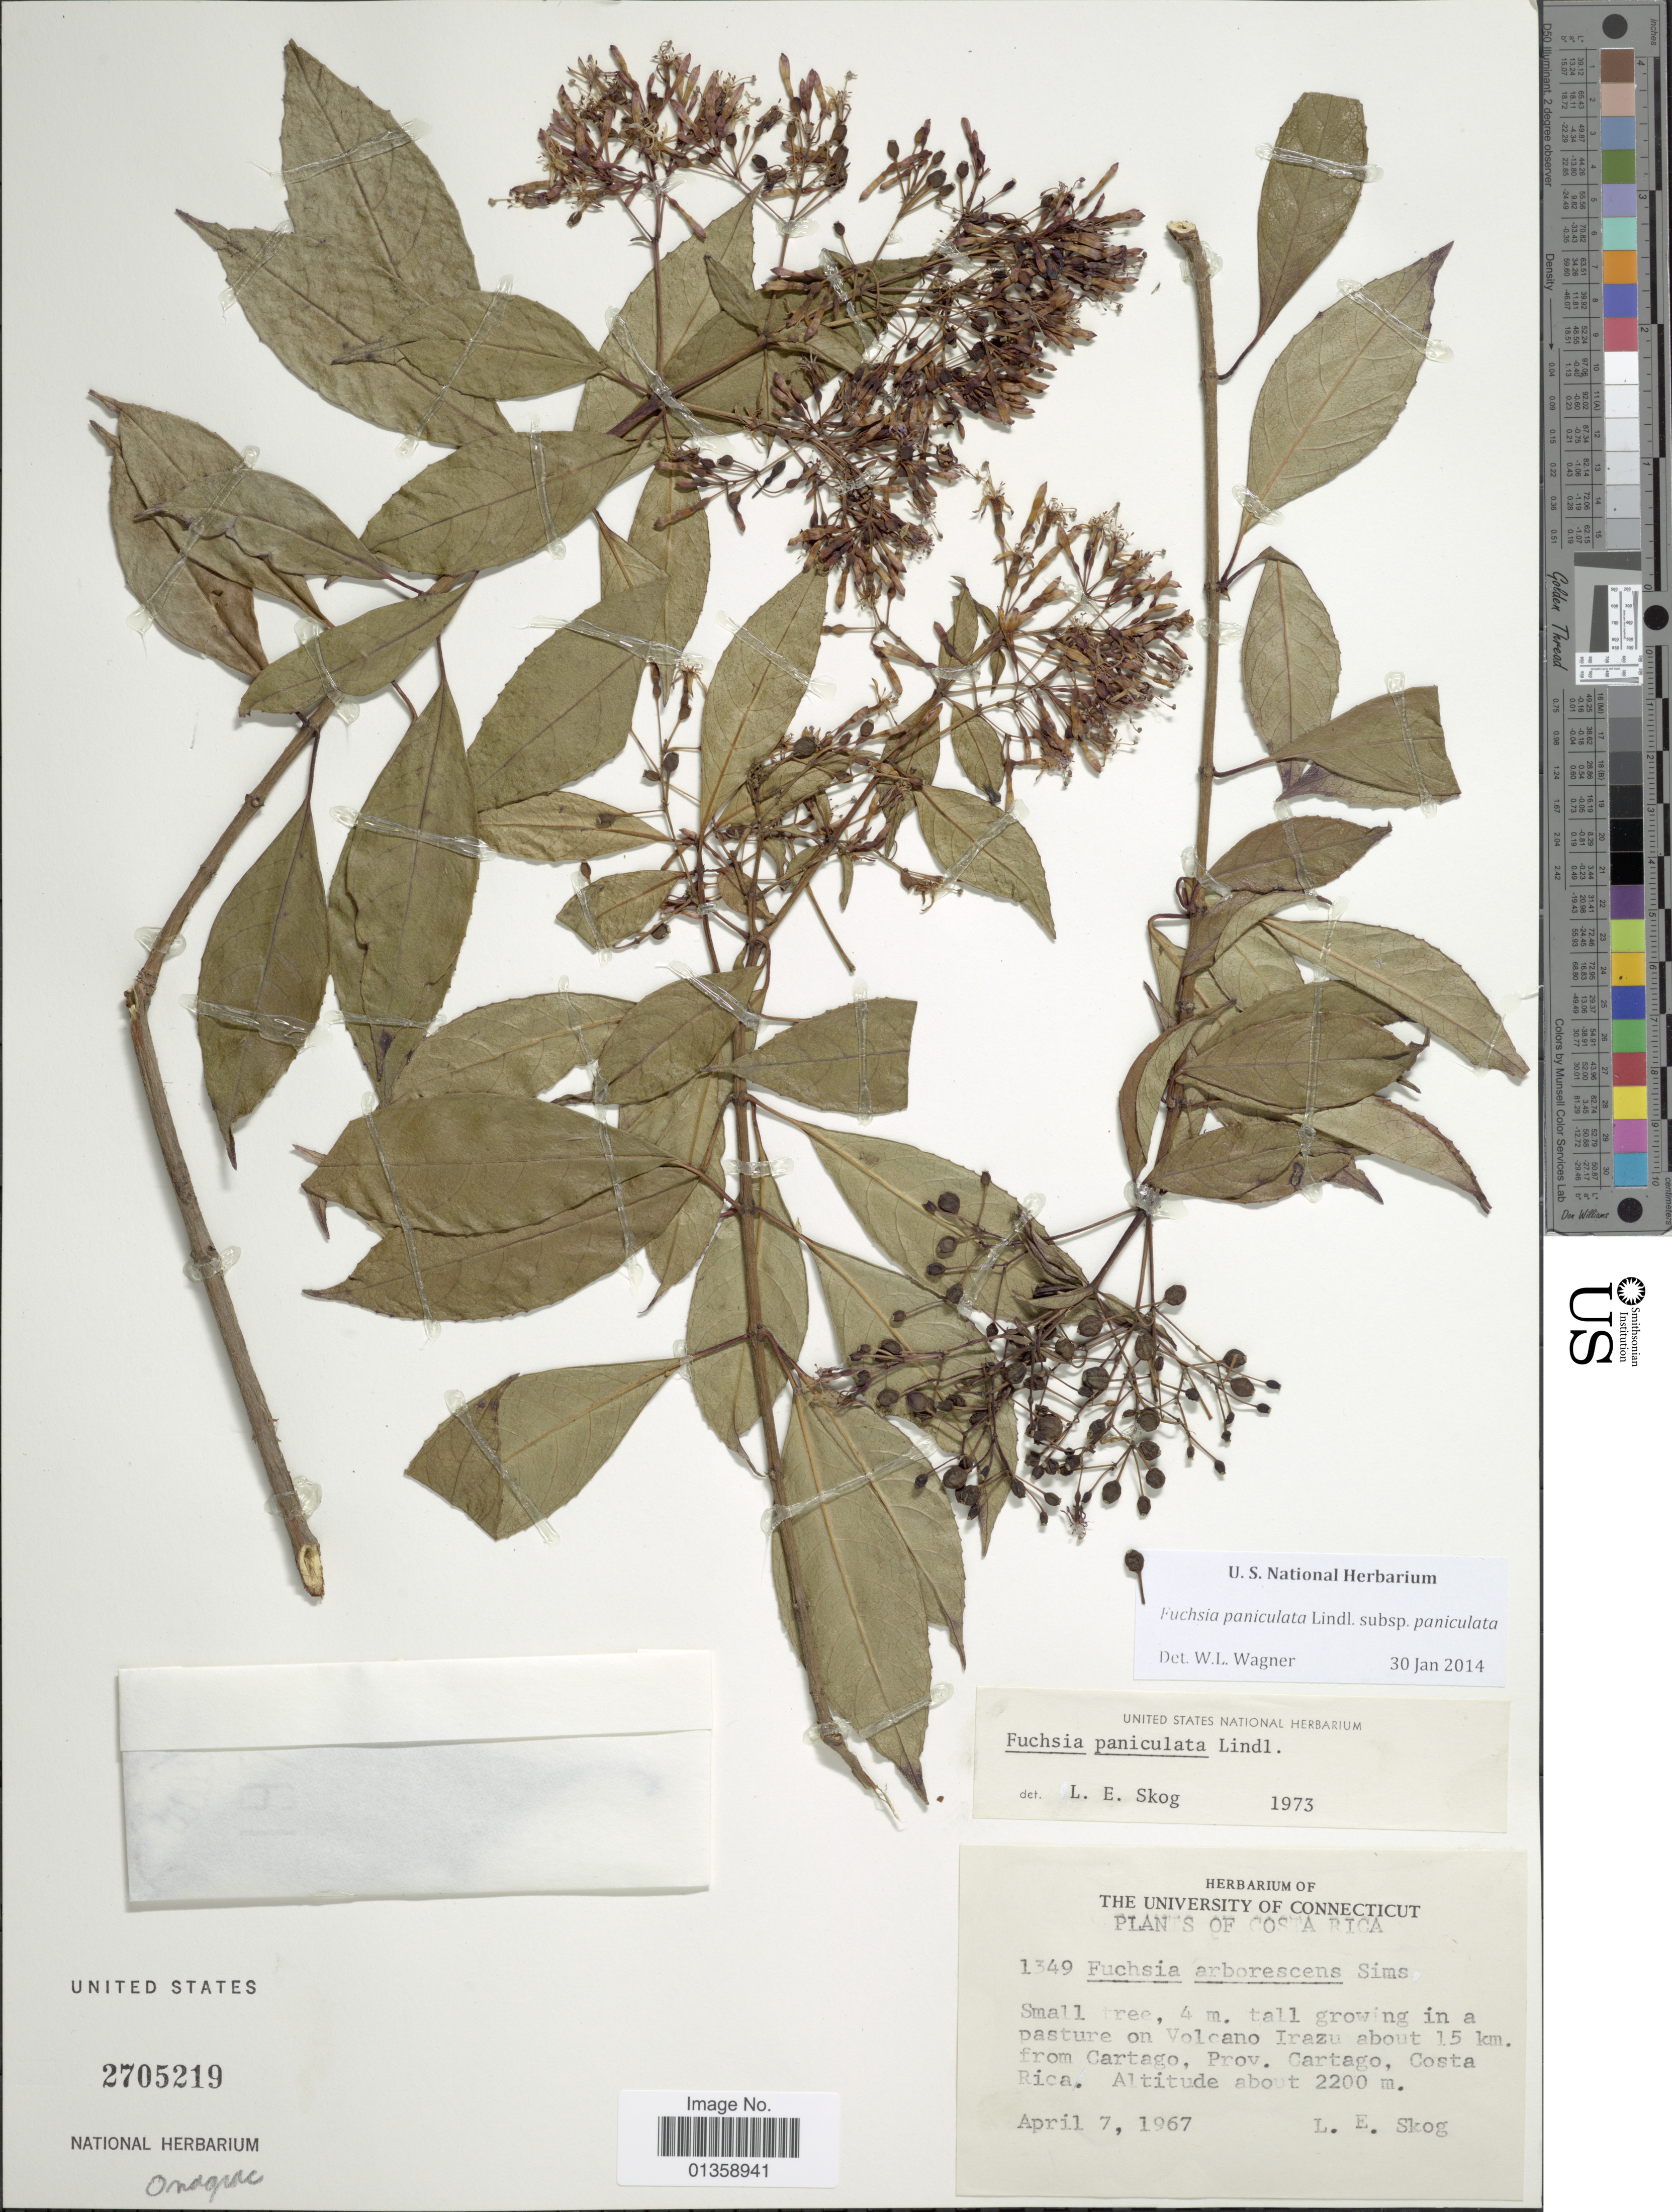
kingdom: Plantae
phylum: Tracheophyta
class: Magnoliopsida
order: Myrtales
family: Onagraceae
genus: Fuchsia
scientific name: Fuchsia paniculata subsp. paniculata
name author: Lindl.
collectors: L. E. Skog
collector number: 1349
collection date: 1967-04-07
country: Costa Rica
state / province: Cartago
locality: In a pasture on Volcano Irazu about 15 km. from Cartago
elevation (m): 2200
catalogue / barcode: US 2705219